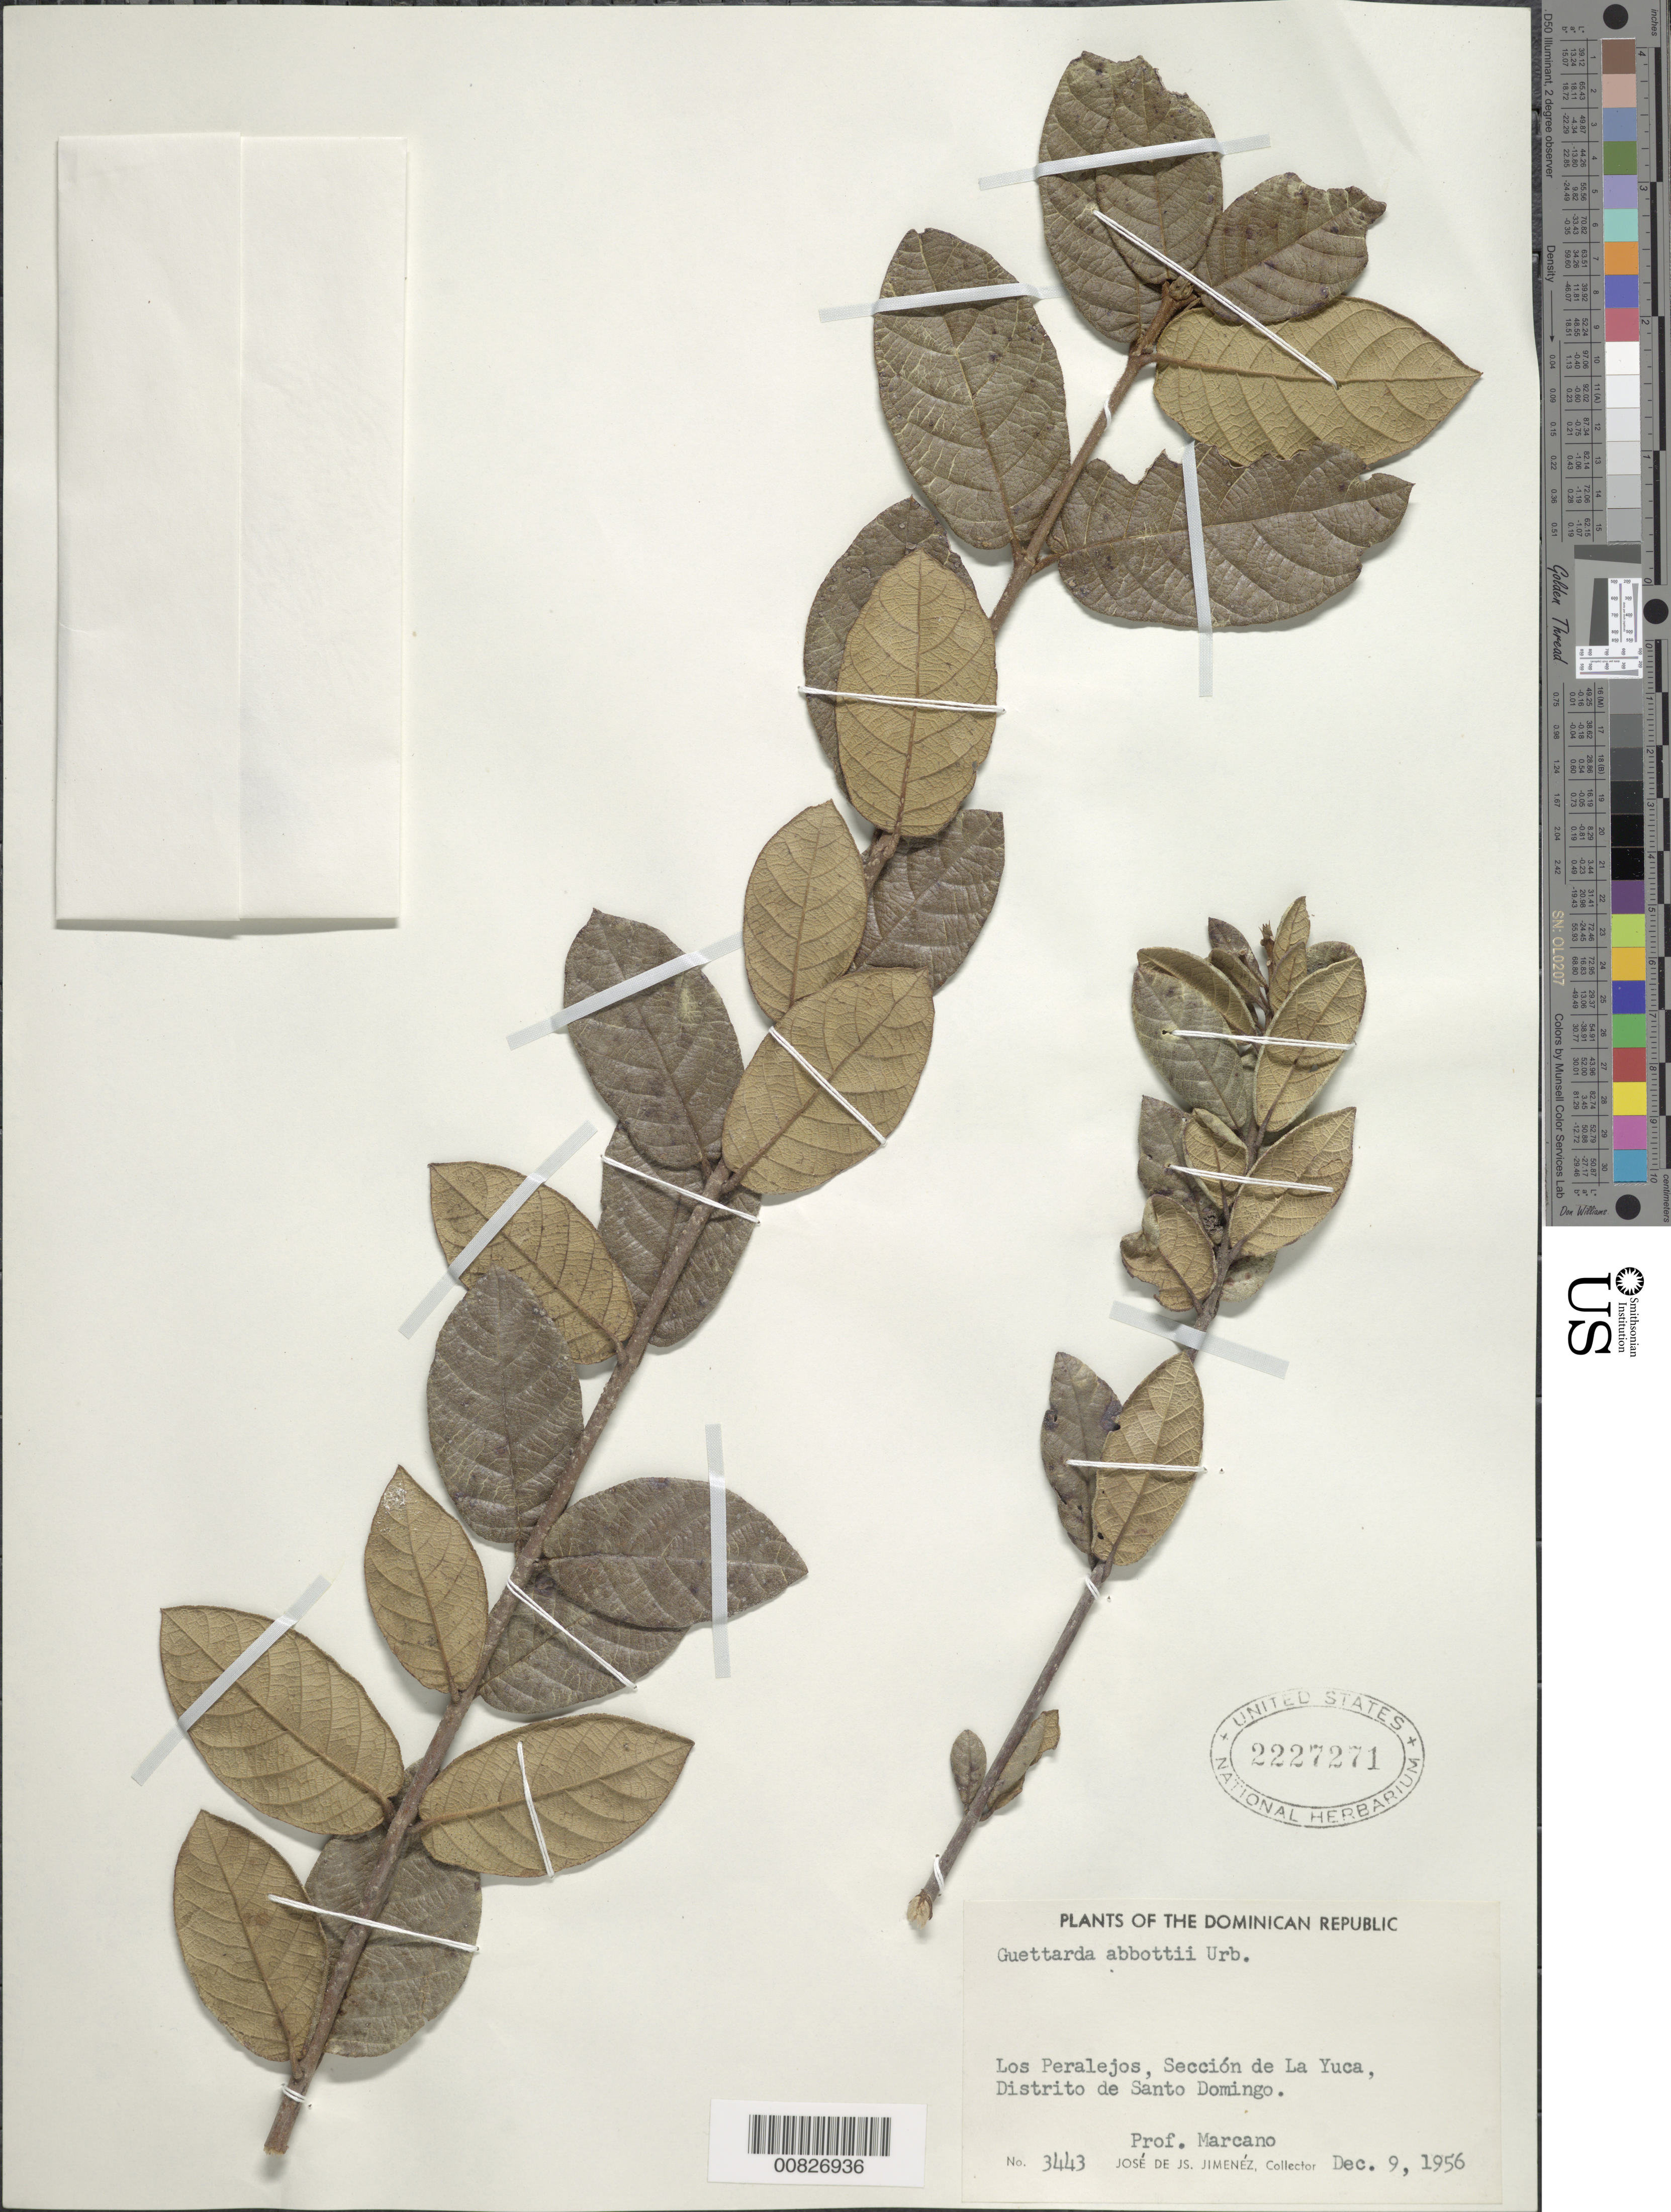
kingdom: Plantae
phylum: Tracheophyta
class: Magnoliopsida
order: Gentianales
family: Rubiaceae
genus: Guettarda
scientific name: Guettarda abbottii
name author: Urb.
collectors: J. J. Jiménez Almonte & E. J. Marcano F.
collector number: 3443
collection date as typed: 09 Dec 1956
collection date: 1956-12-09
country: Dominican Republic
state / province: Distrito Nacional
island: Hispaniola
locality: Dist. Santo Domingo, Los Peralijos, Sección de La Yuca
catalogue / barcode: US 2227271